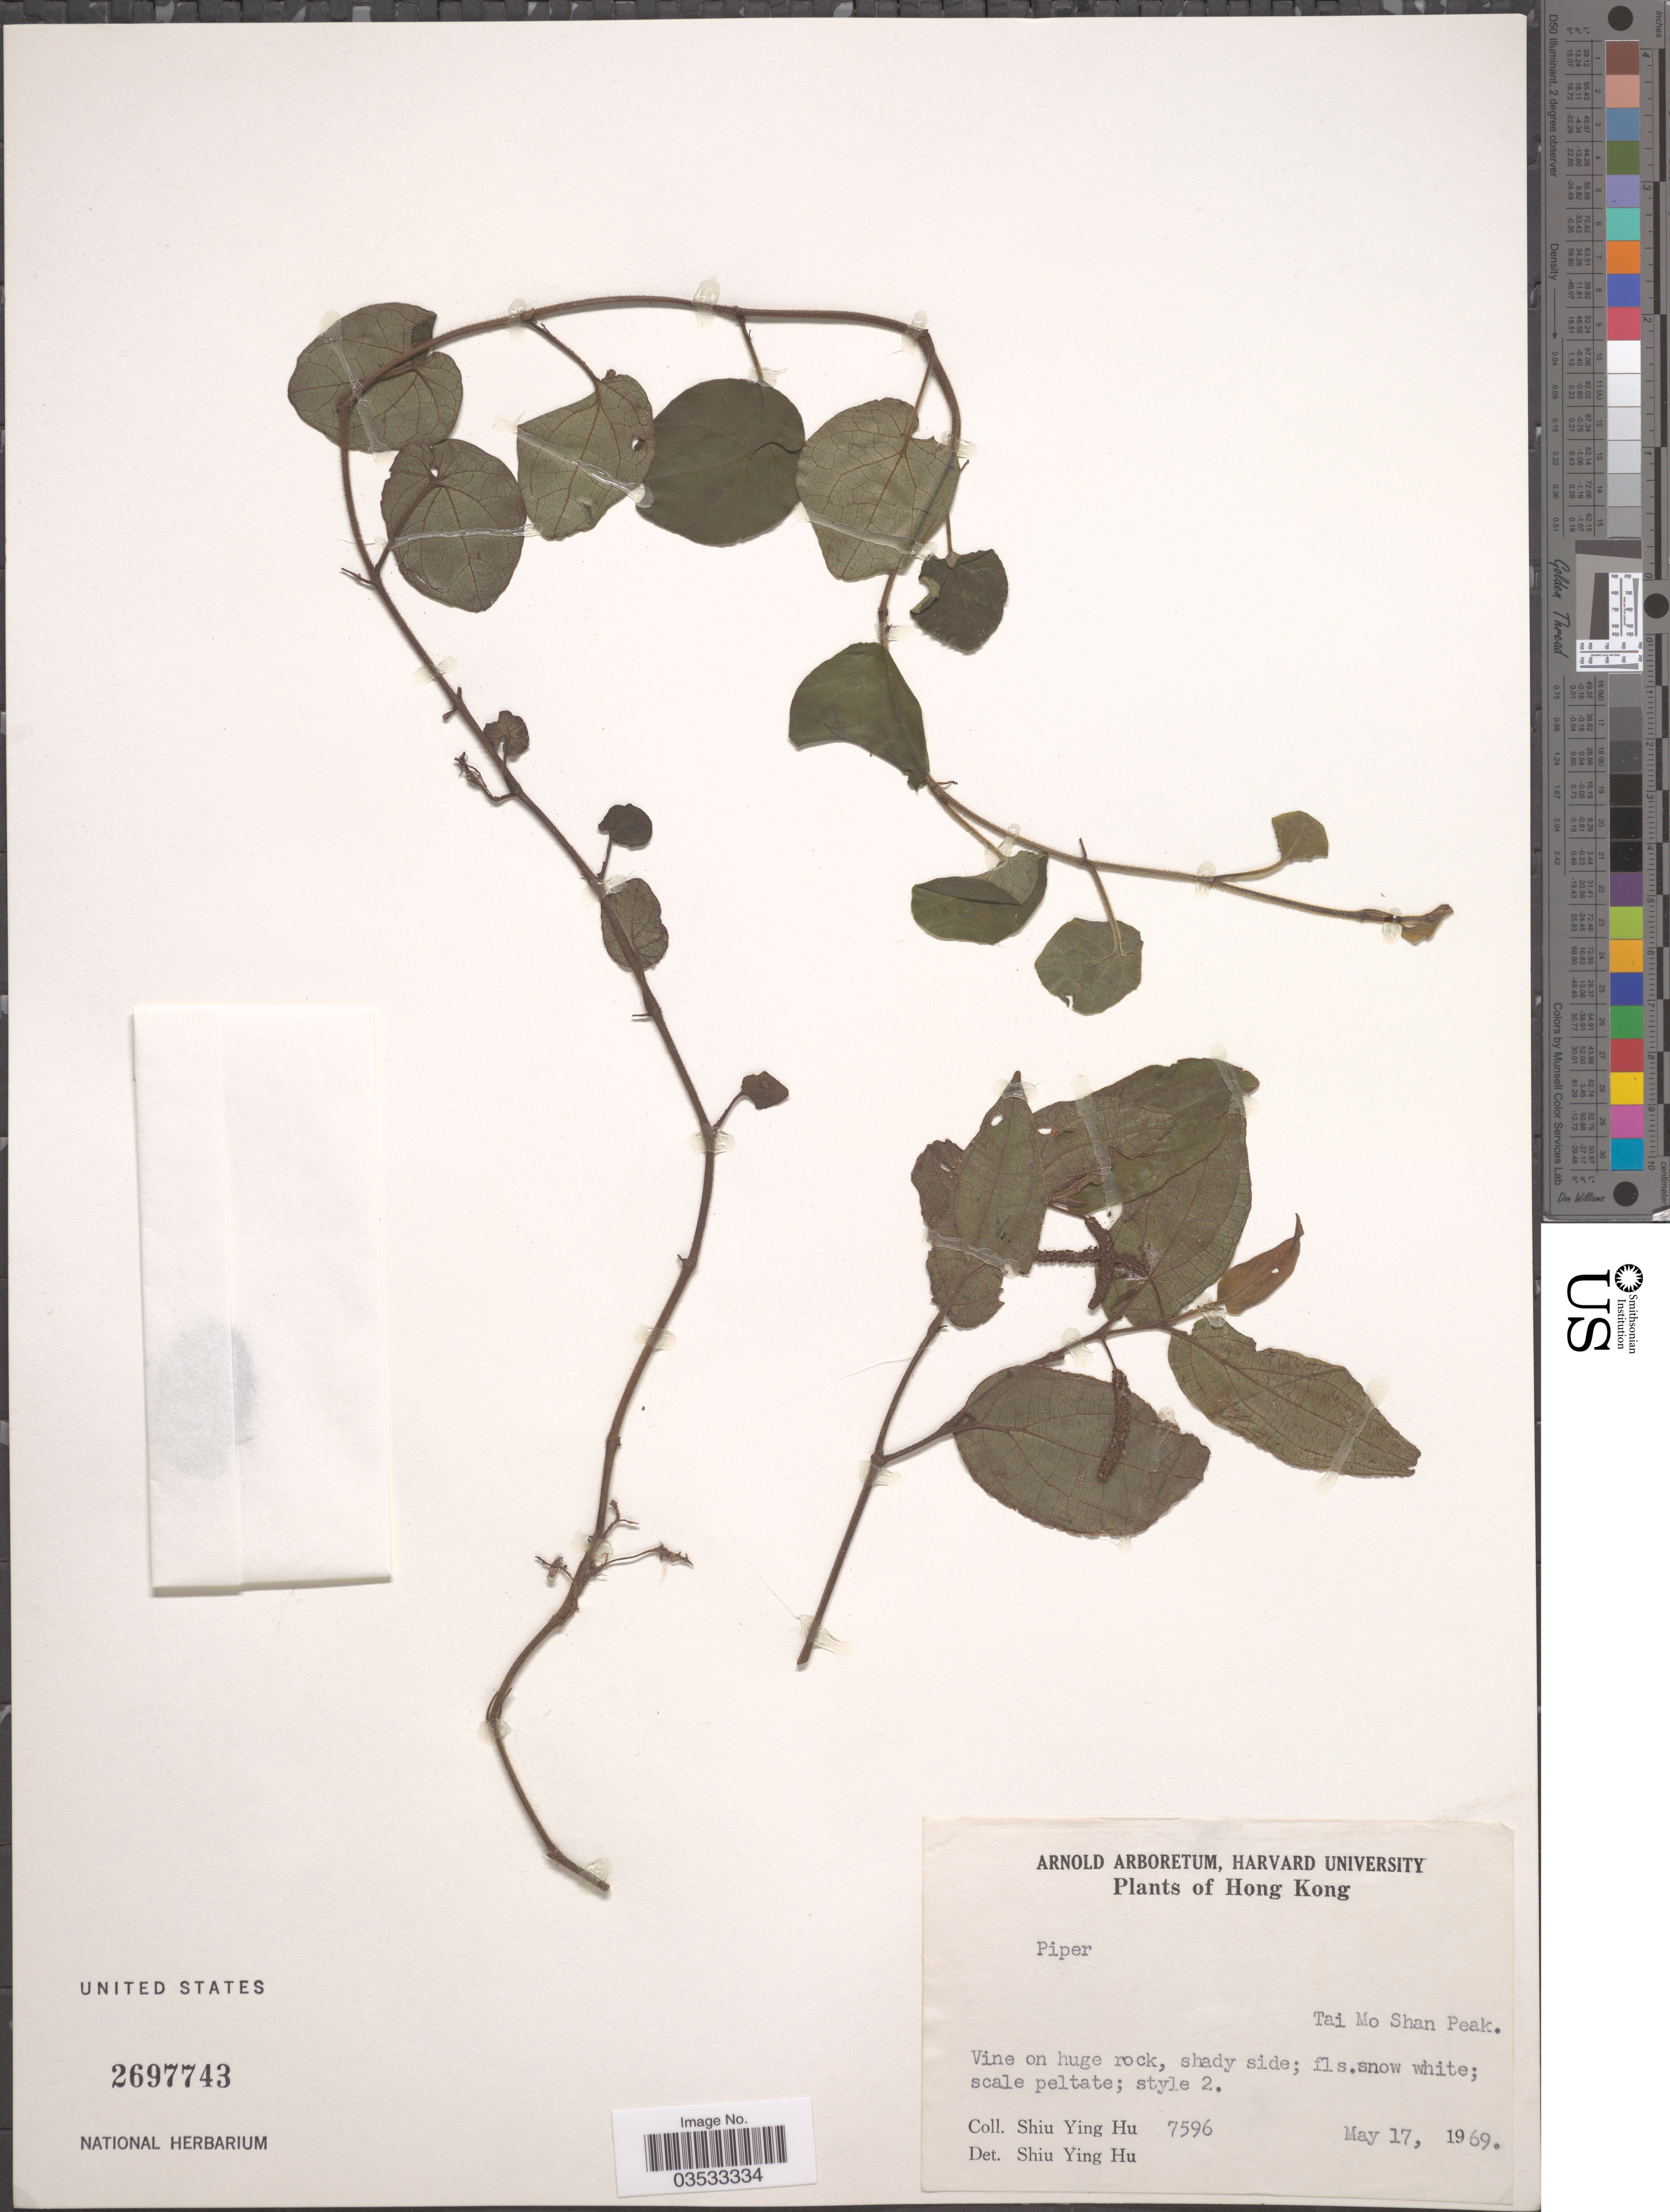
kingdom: Plantae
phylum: Tracheophyta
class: Magnoliopsida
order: Piperales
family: Piperaceae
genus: Piper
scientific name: Piper austrocaledonicum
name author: C. DC.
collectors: S. Y. Hu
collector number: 7596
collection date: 1969-05-17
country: China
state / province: Hong Kong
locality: Tai Mo Shan Peak.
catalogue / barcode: US 2697743